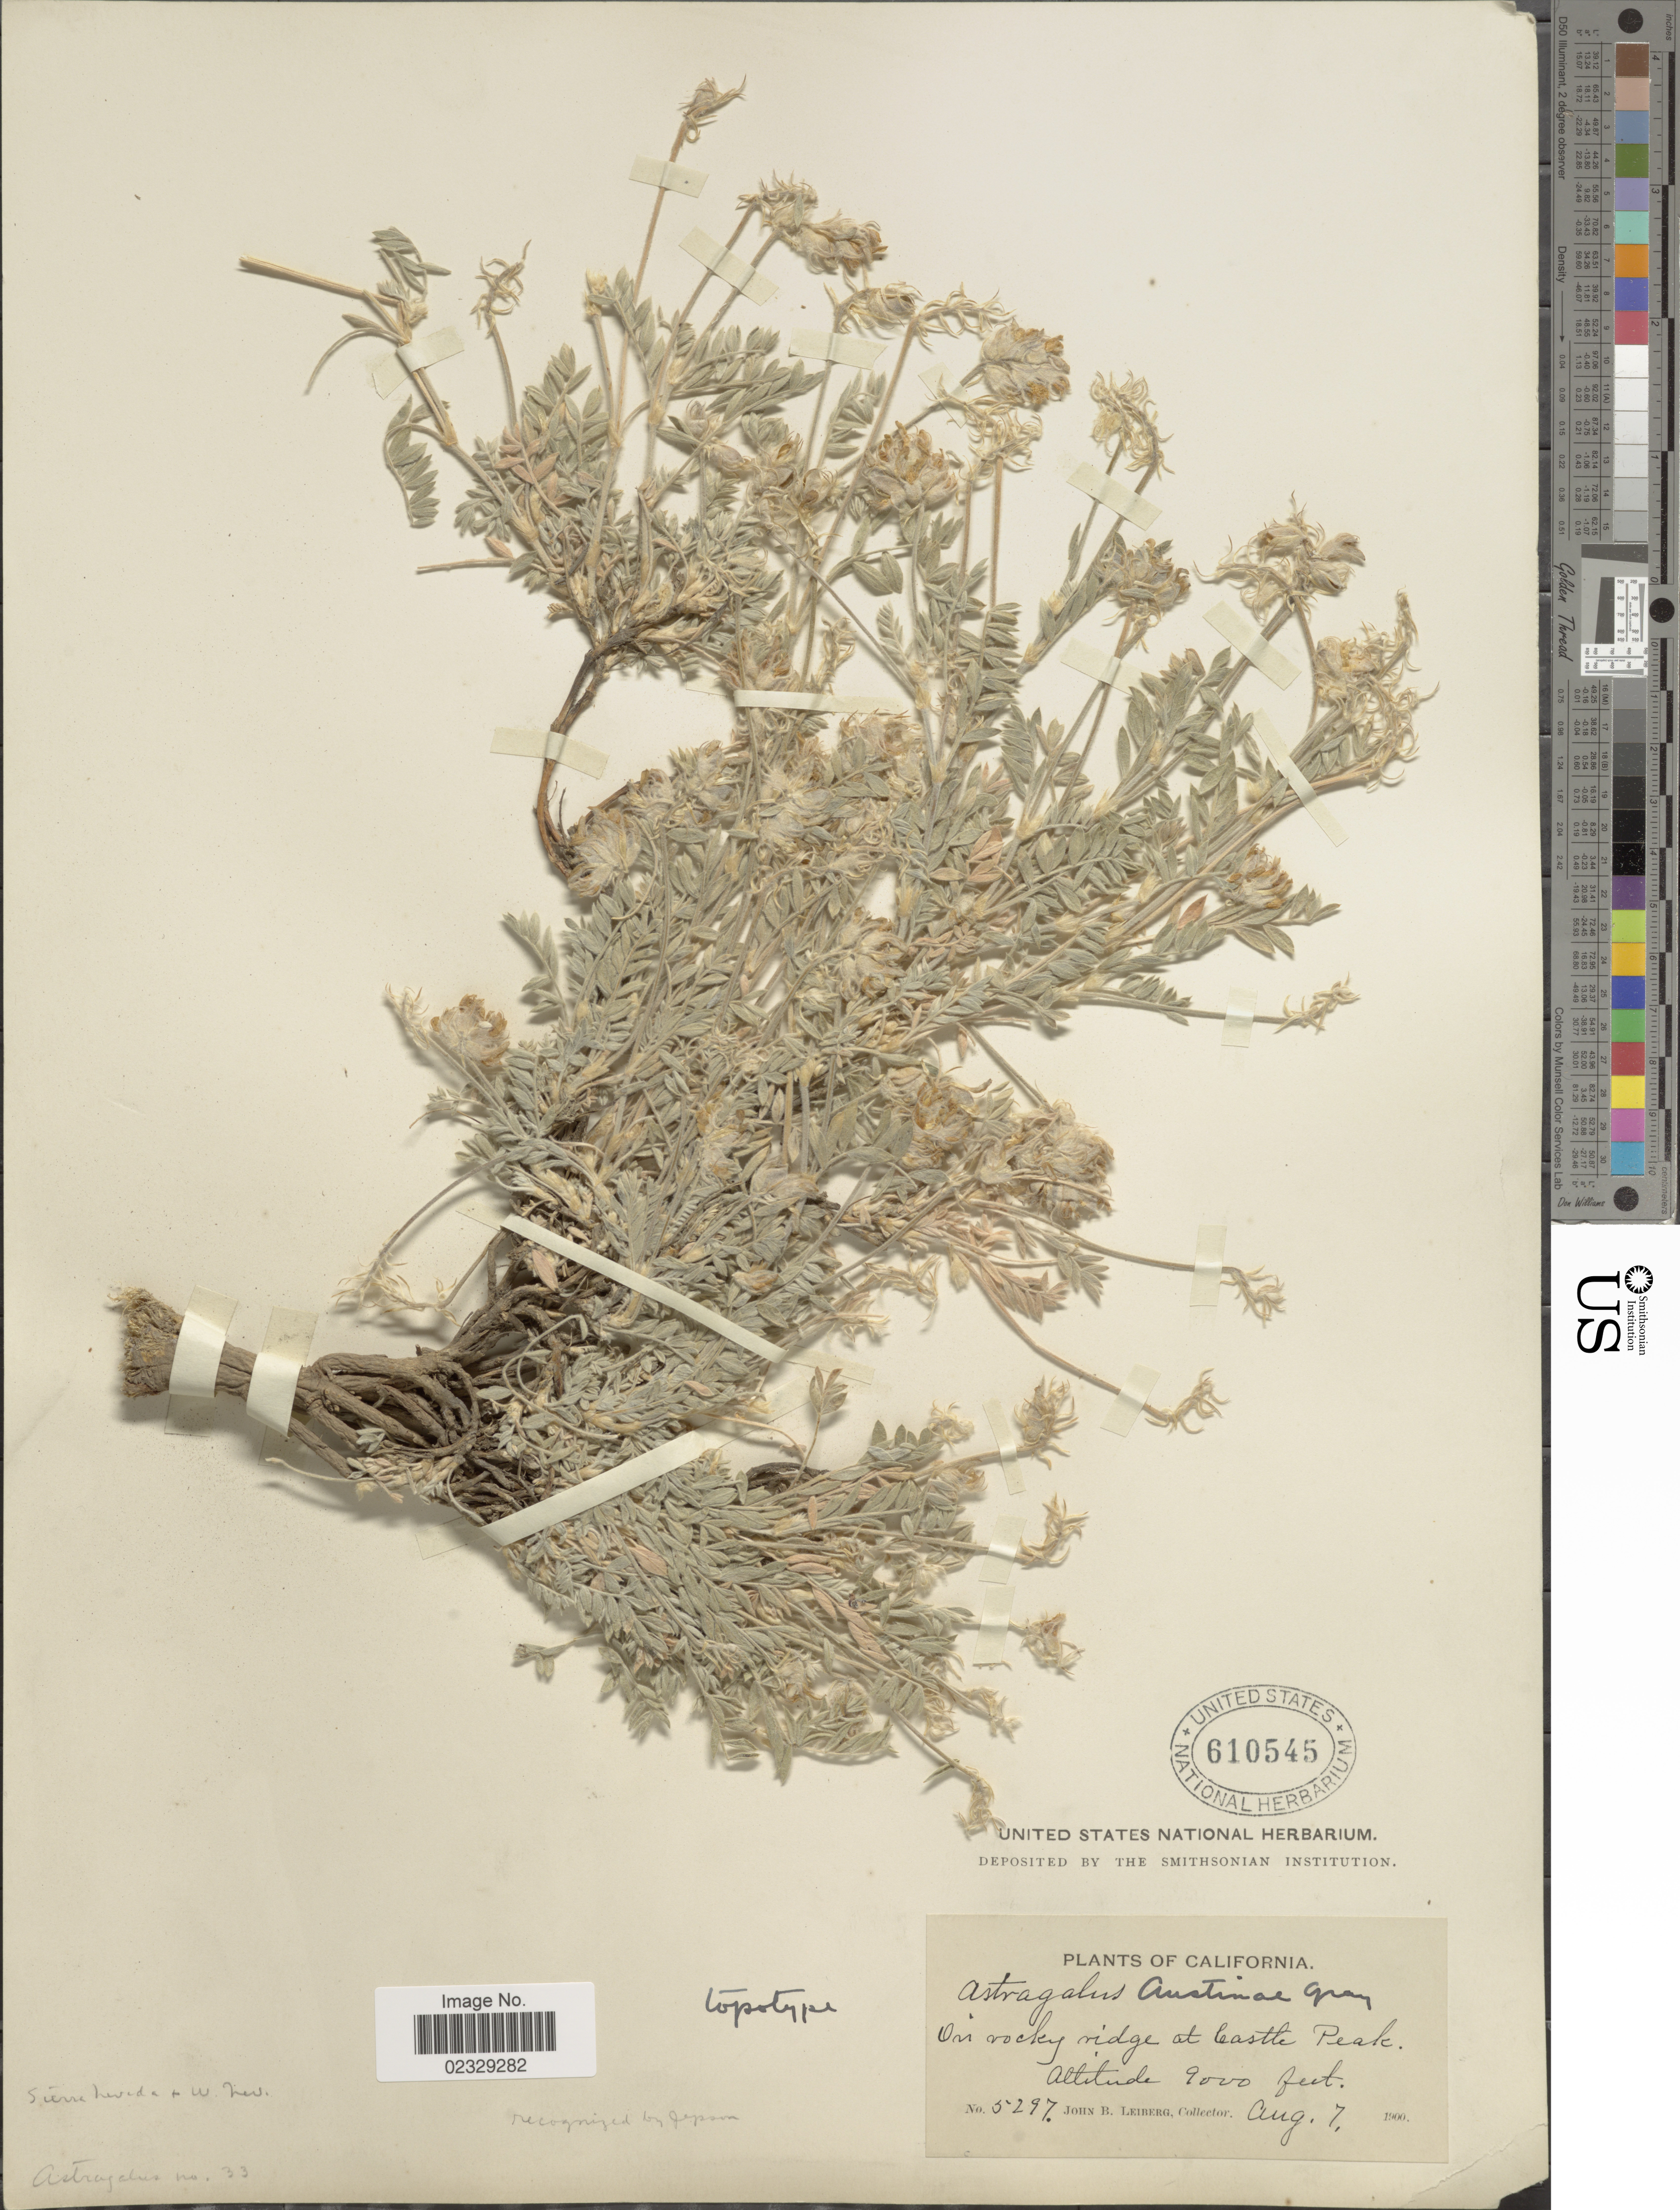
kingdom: Plantae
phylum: Tracheophyta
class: Magnoliopsida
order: Fabales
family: Fabaceae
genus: Astragalus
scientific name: Astragalus austinae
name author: M.E. Jones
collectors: J. B. Leiberg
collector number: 5297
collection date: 1900-08-07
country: United States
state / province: California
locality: On rocky ridge at Castle Peak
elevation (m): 2743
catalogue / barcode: US 610545